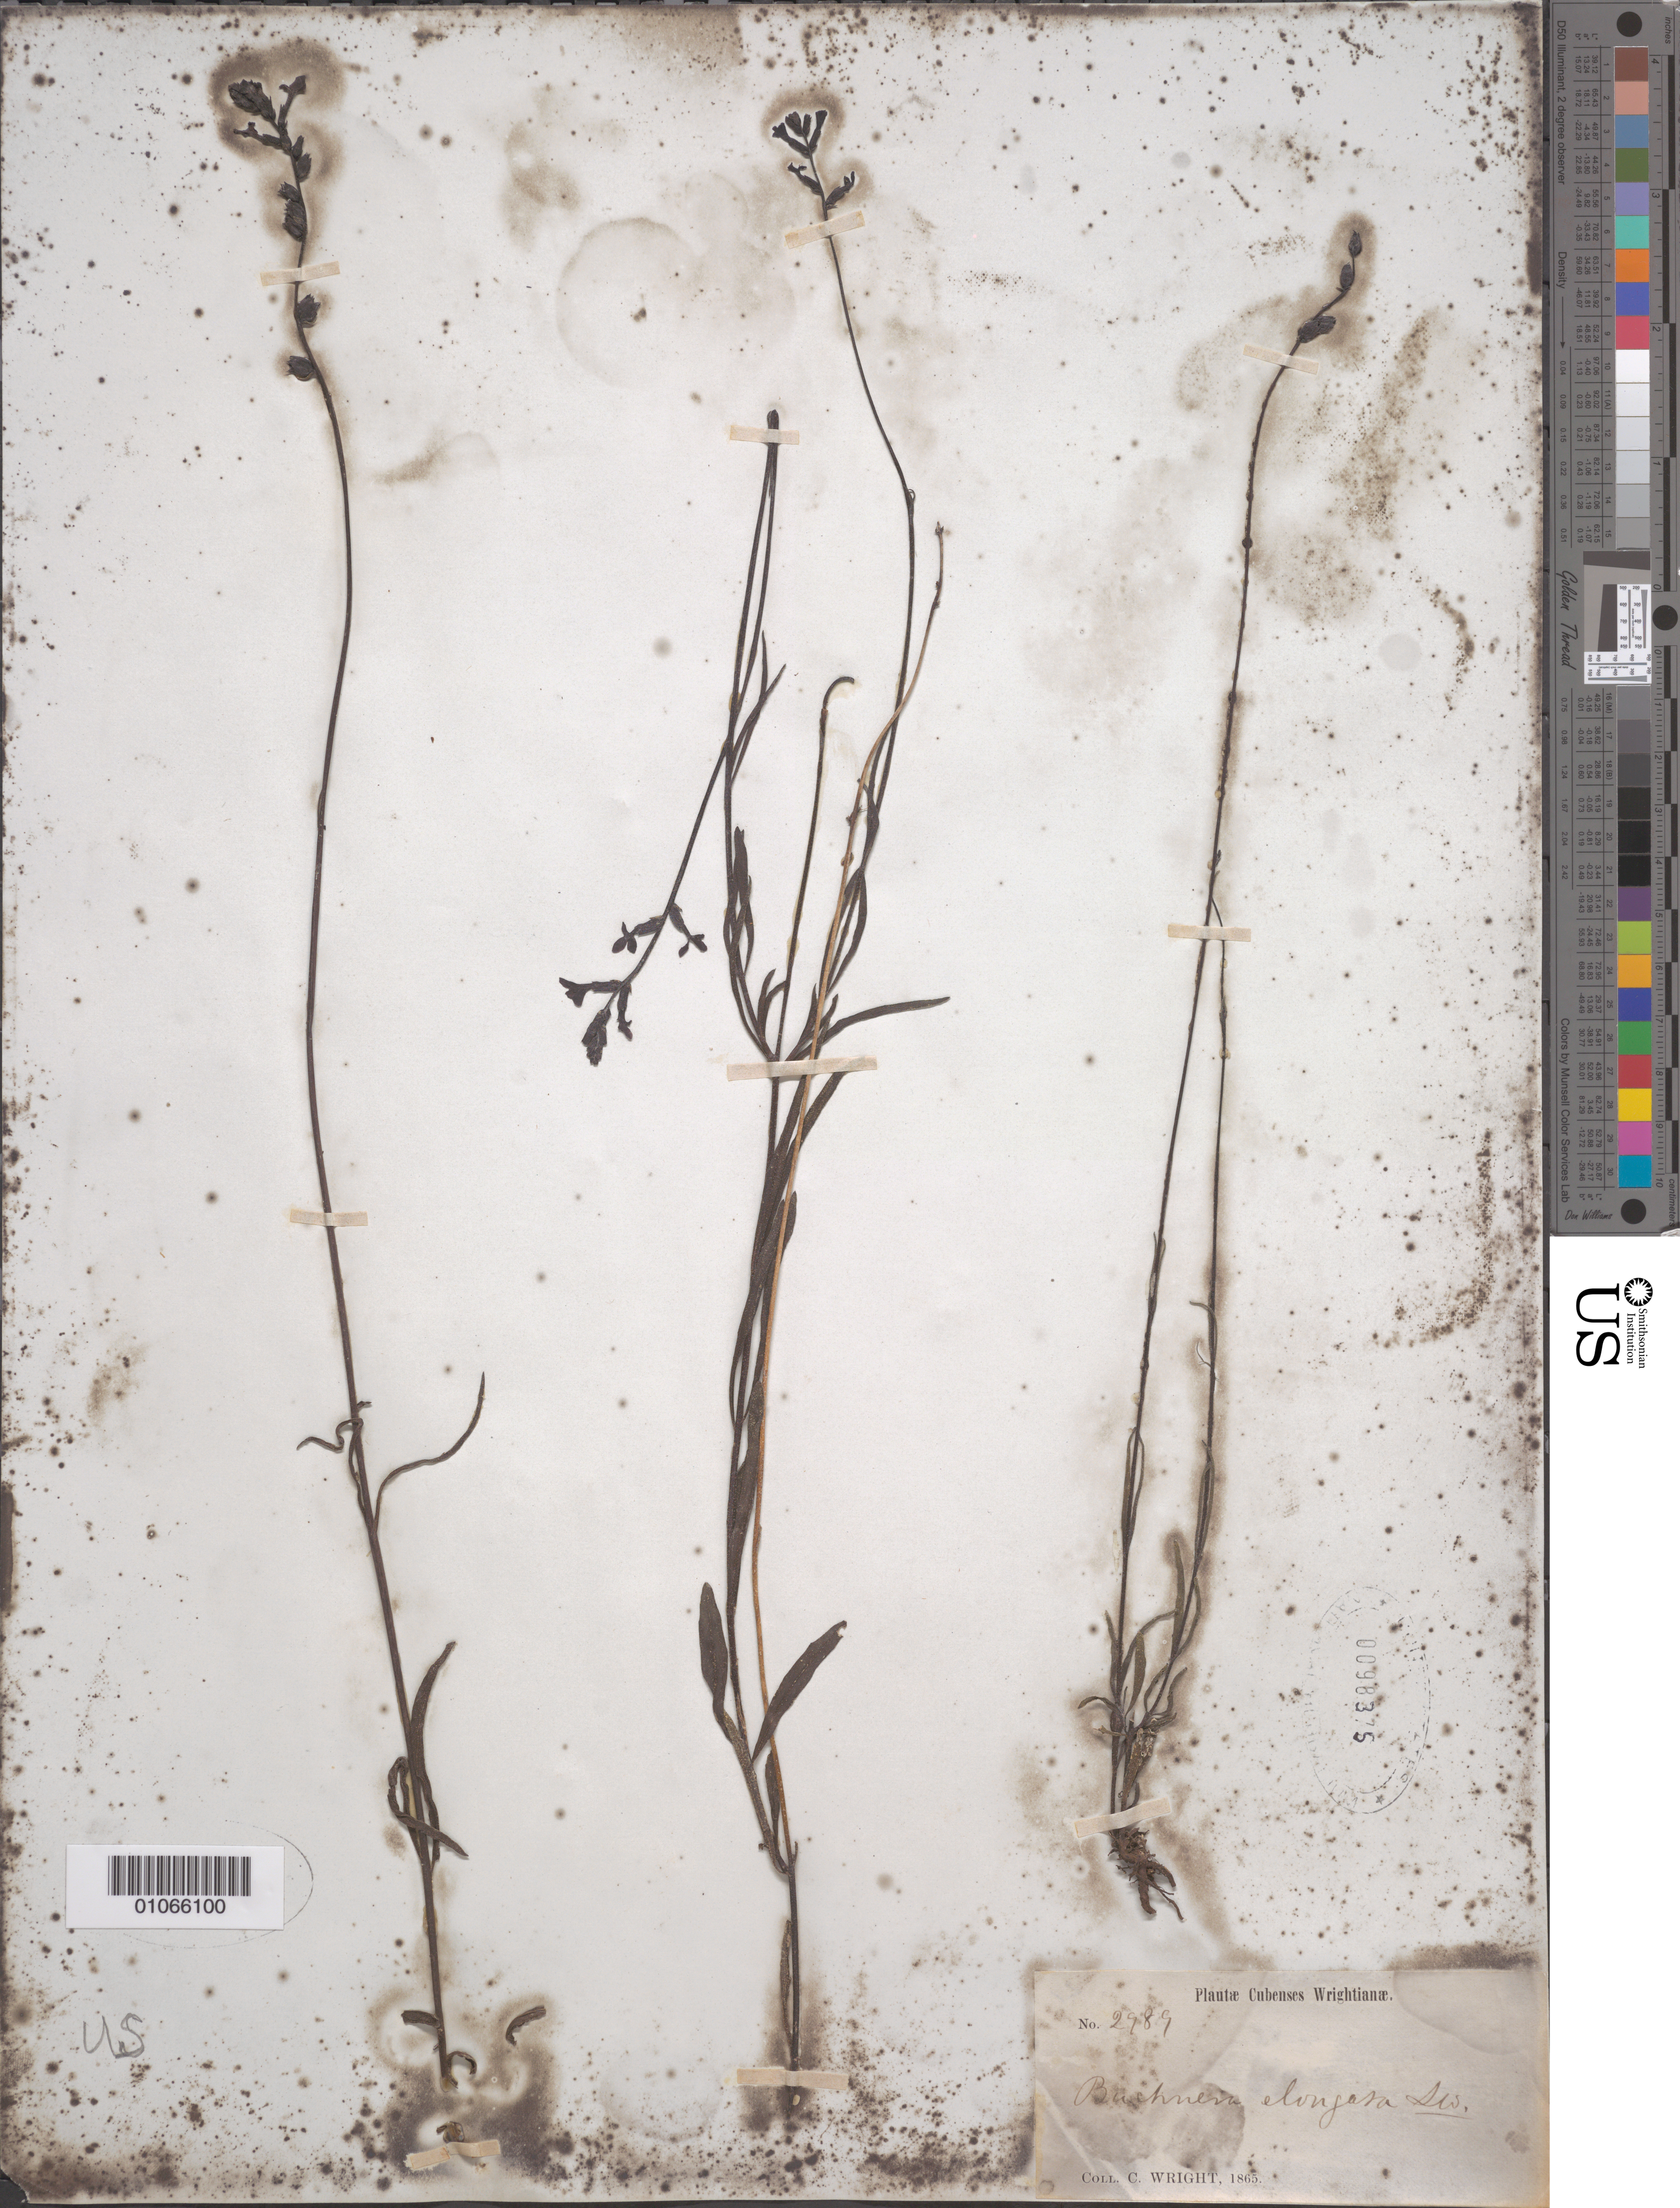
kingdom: Plantae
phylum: Tracheophyta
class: Magnoliopsida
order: Lamiales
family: Orobanchaceae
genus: Buchnera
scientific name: Buchnera elongata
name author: Sw.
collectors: C. Wright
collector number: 2989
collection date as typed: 01 Jan 1865 to 31 Dec 1865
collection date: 1865-01-01/1865-12-31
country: Cuba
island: Cuba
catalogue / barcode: US 98375